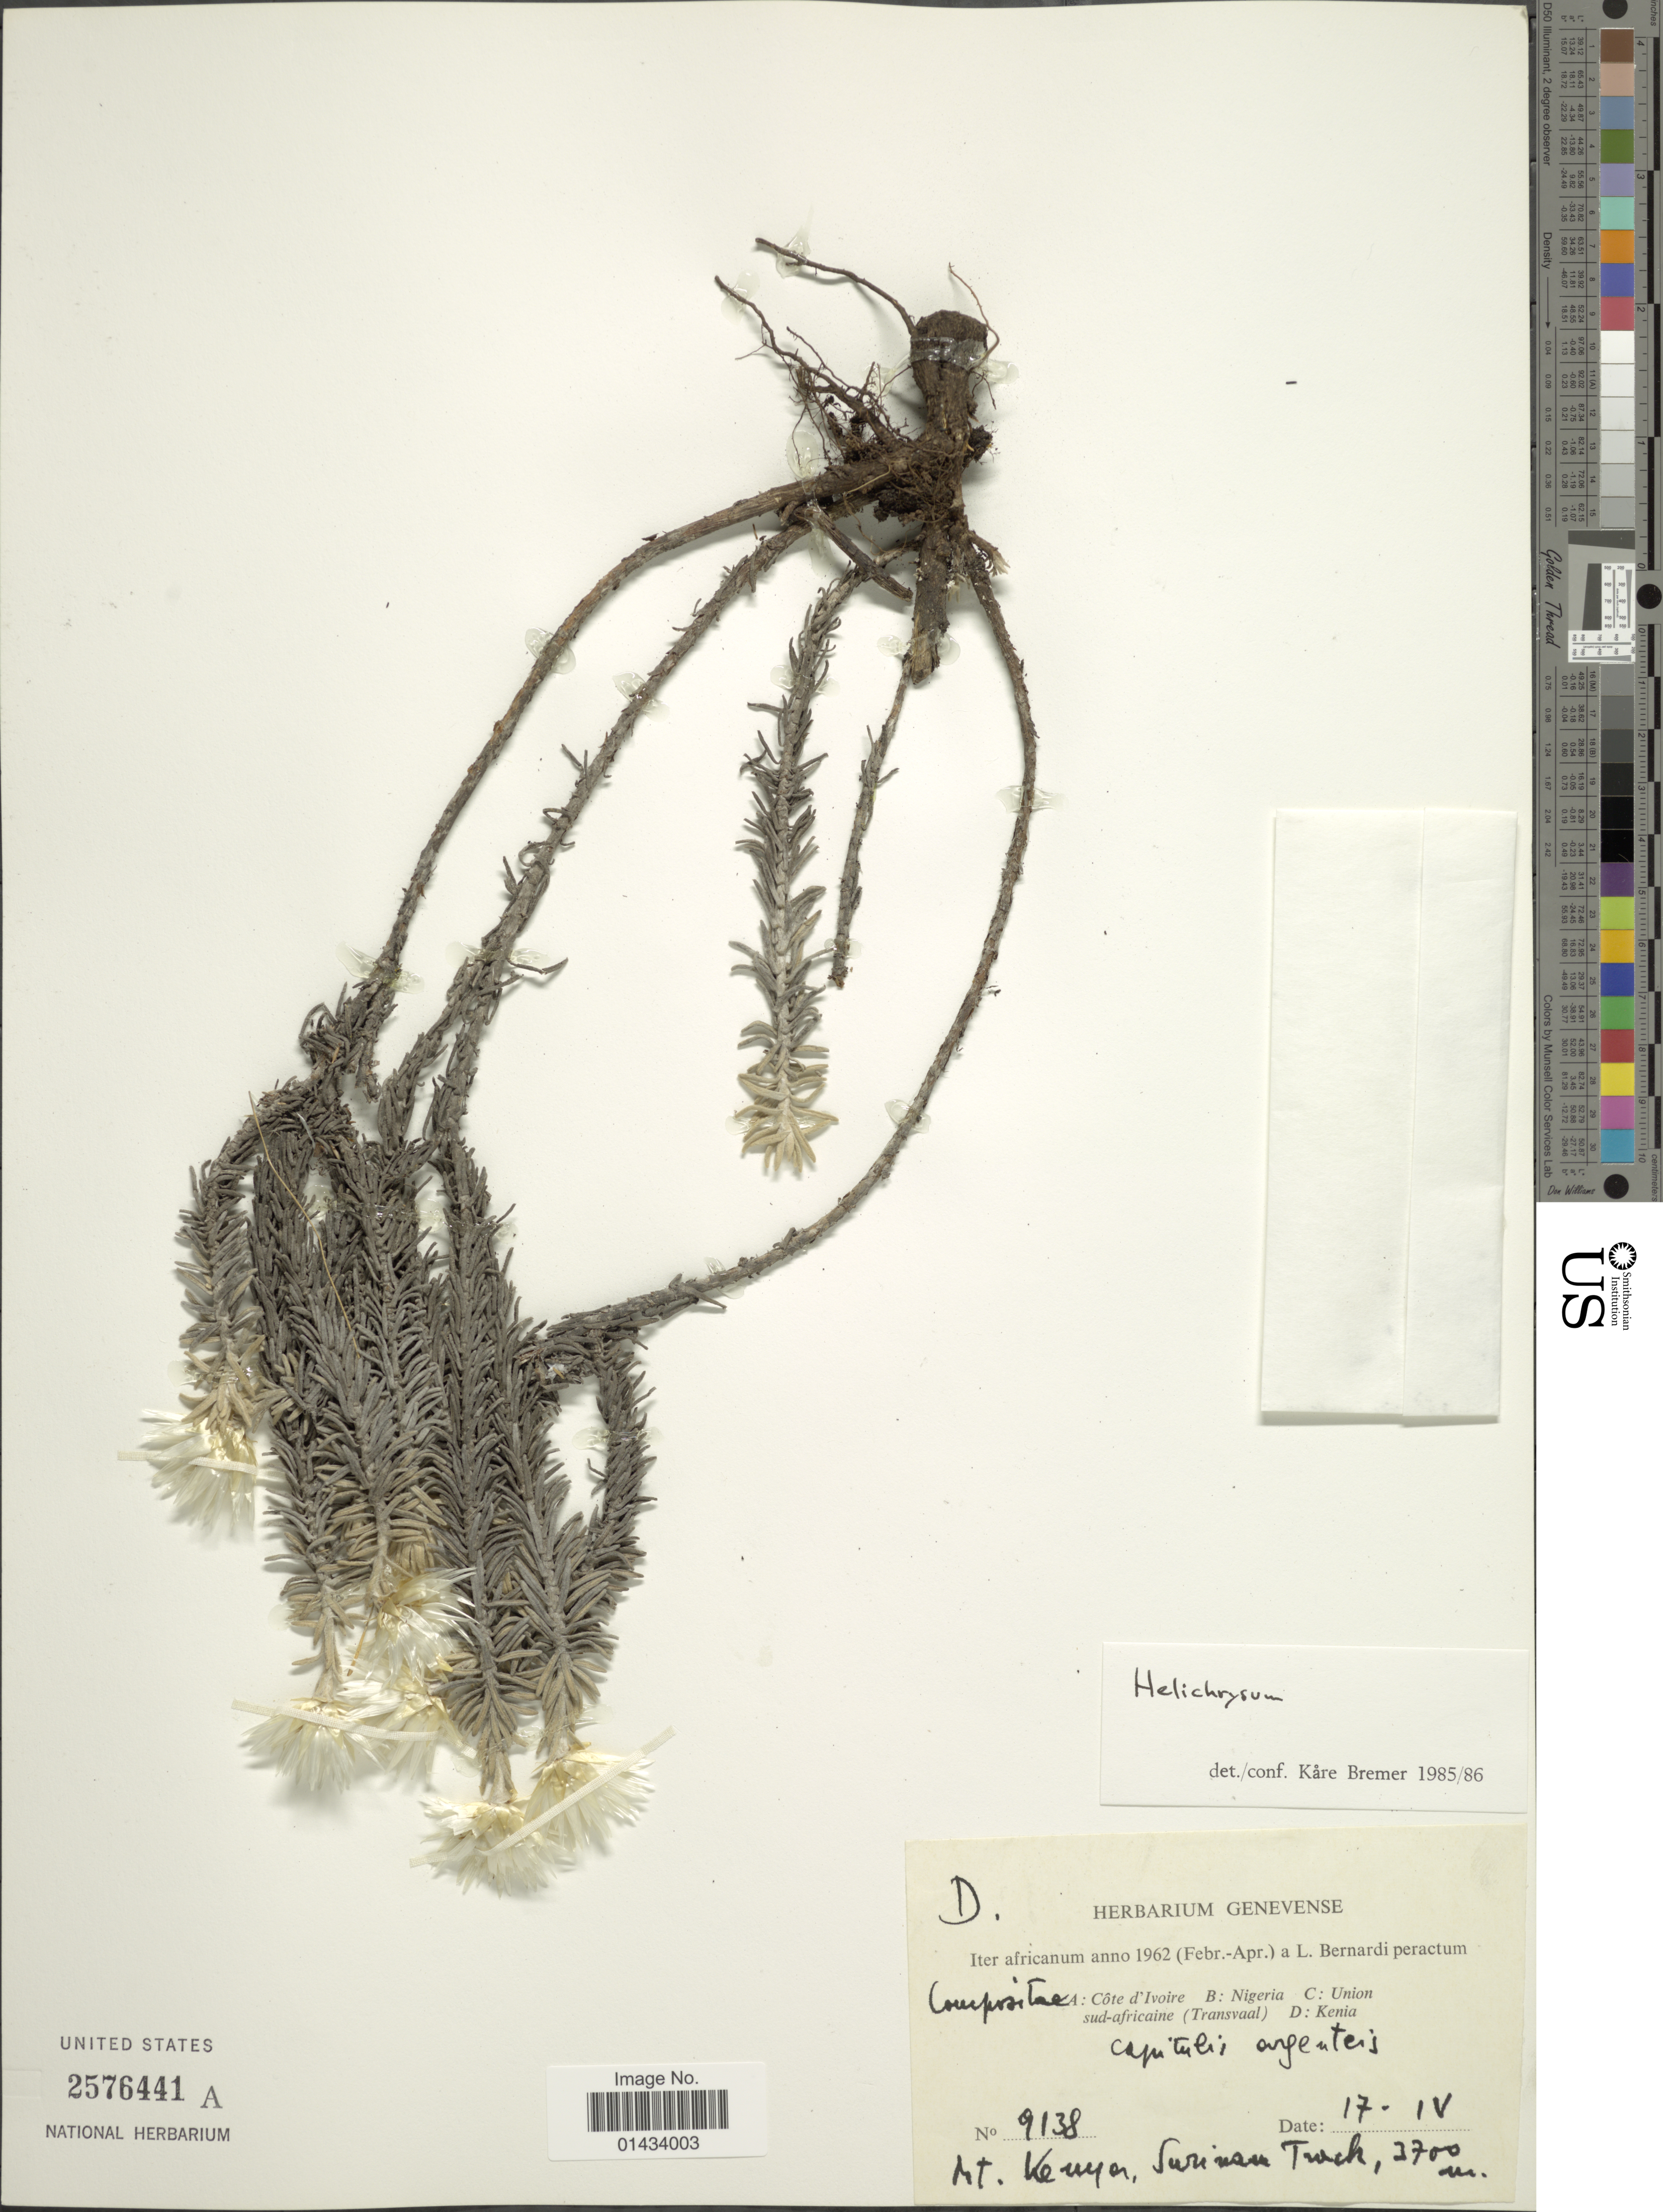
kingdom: Plantae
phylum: Tracheophyta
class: Magnoliopsida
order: Asterales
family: Asteraceae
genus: Helichrysum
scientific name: Helichrysum sp.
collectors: L. Bernardi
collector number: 9138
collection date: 1962-04-17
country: Kenya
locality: Mt. Kenya, Suriman Track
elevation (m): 3700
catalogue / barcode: US 2576441A